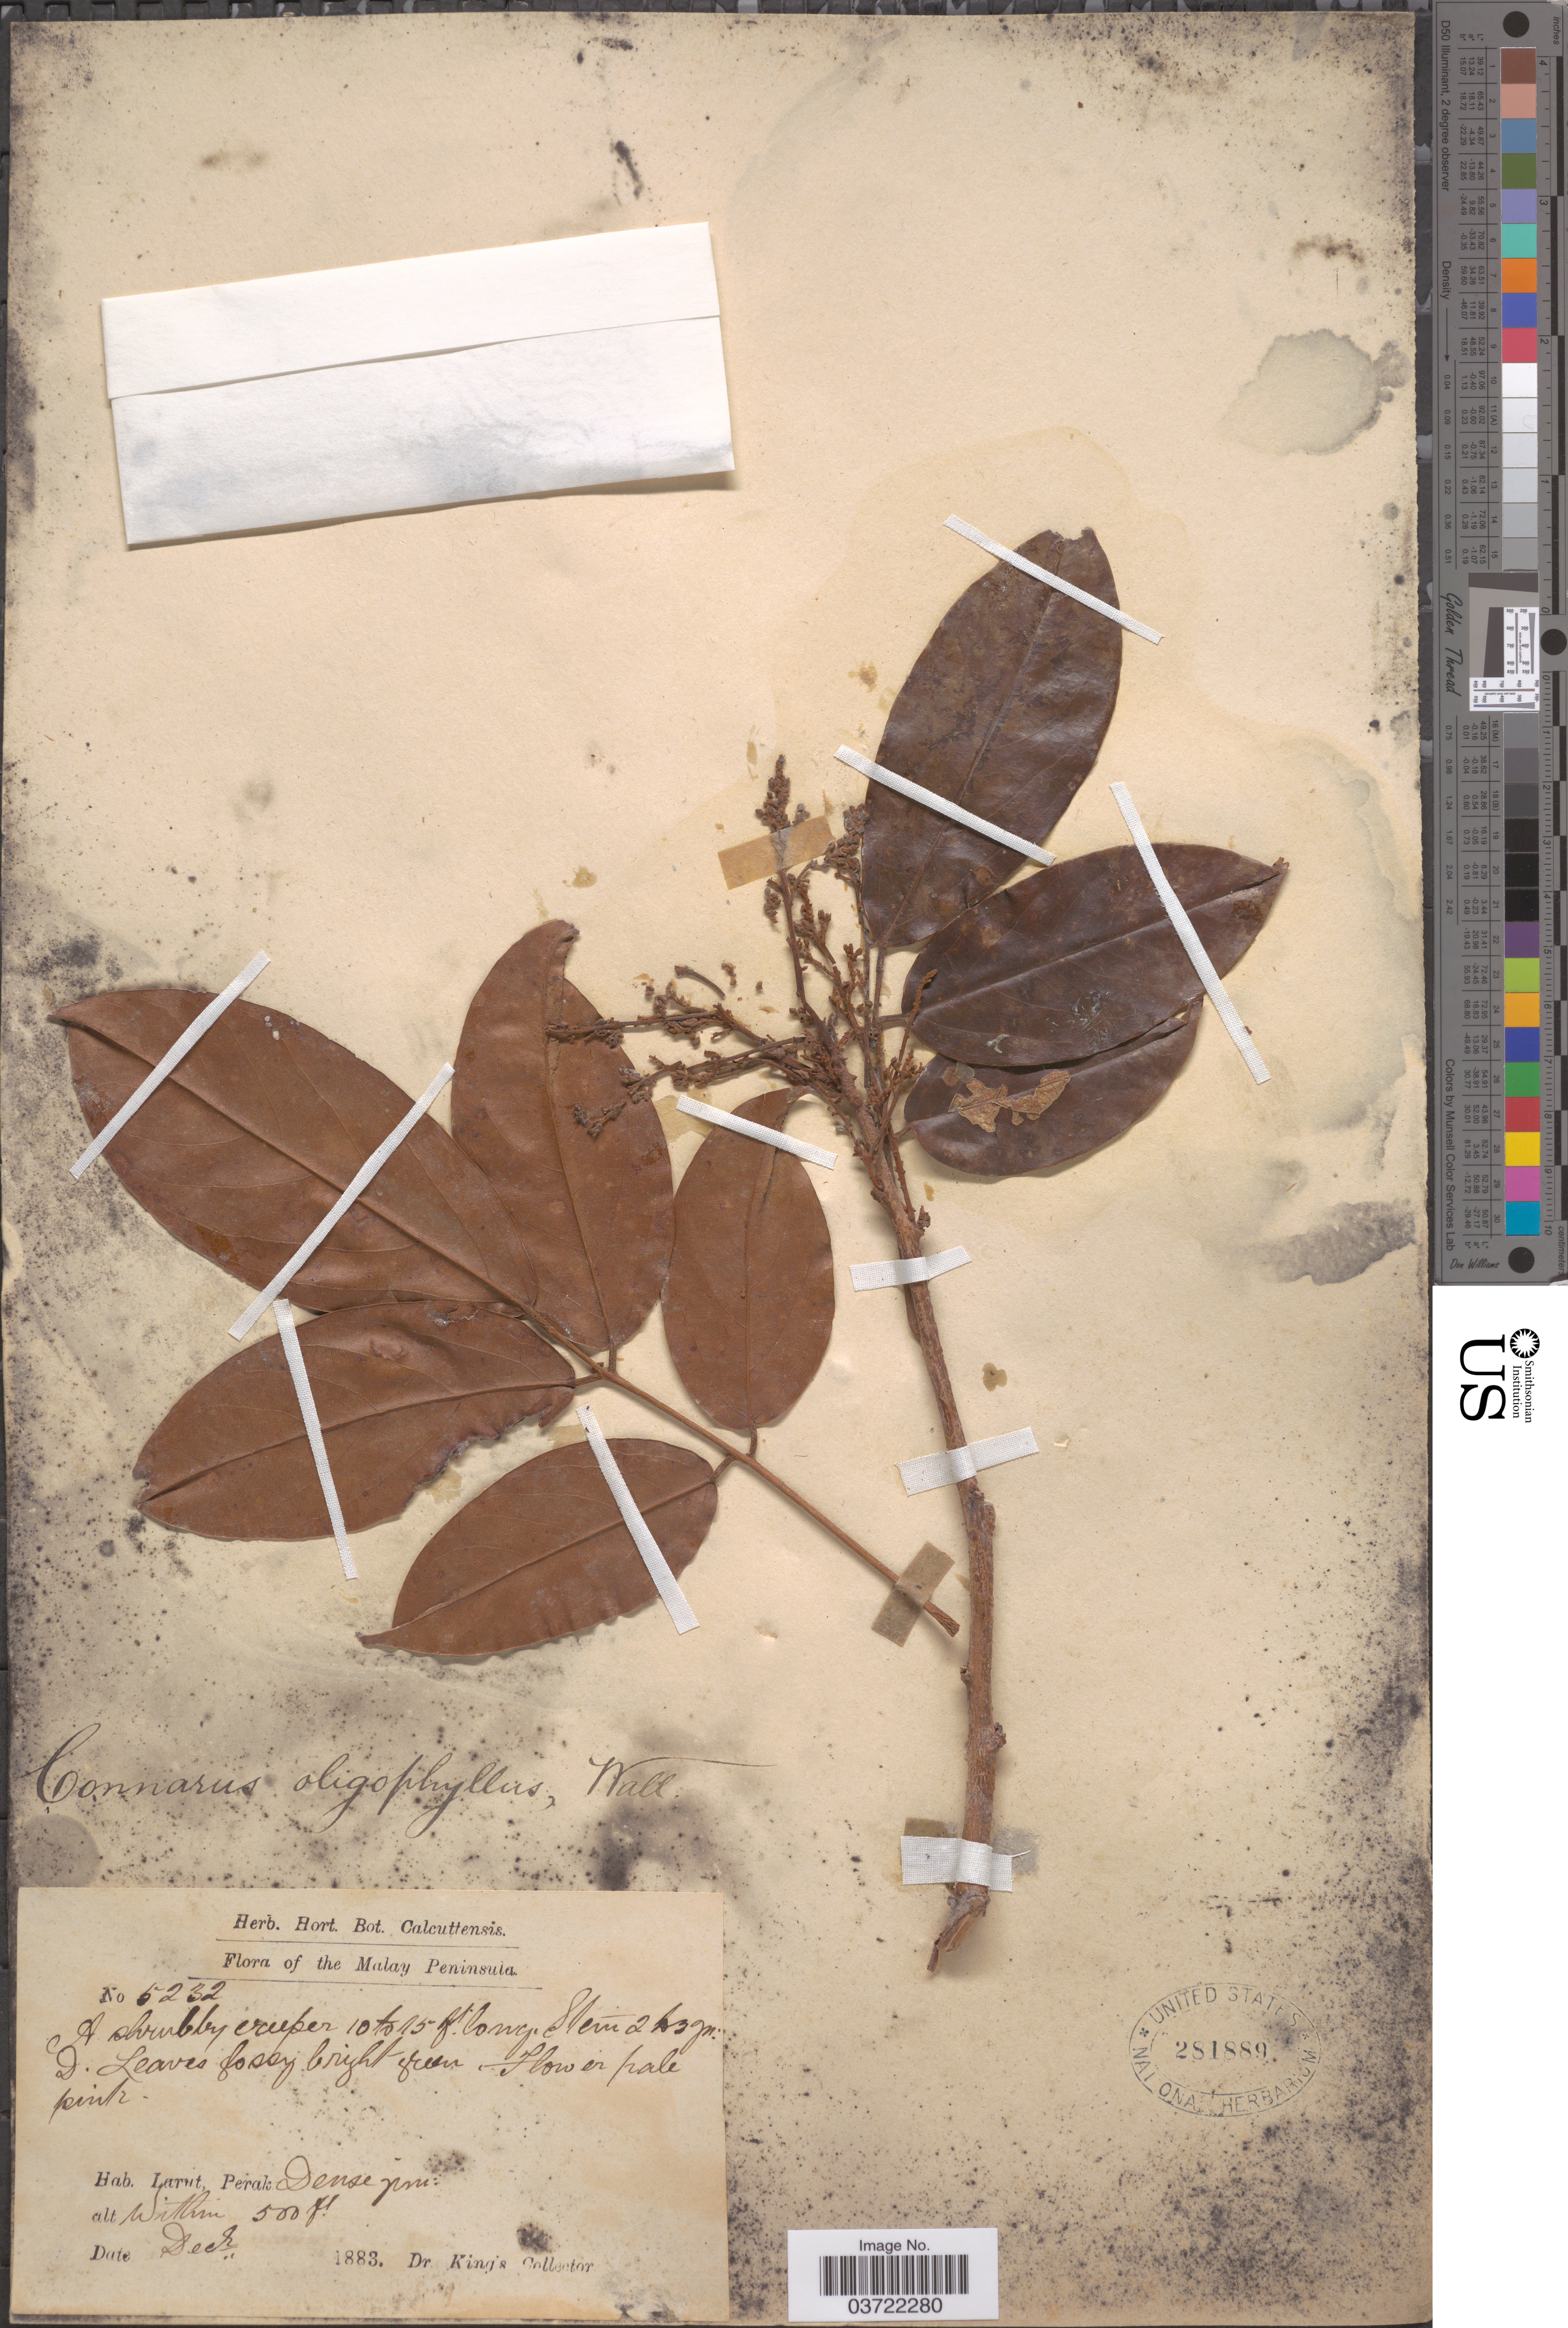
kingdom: Plantae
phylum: Tracheophyta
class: Magnoliopsida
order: Oxalidales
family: Connaraceae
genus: Connarus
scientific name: Connarus oligophyllus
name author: Planch.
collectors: Dr. King's collector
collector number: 5232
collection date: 1883-12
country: Malaysia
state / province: Perak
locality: The Malay Peninsula. Larut.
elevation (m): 152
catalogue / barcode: US 281889